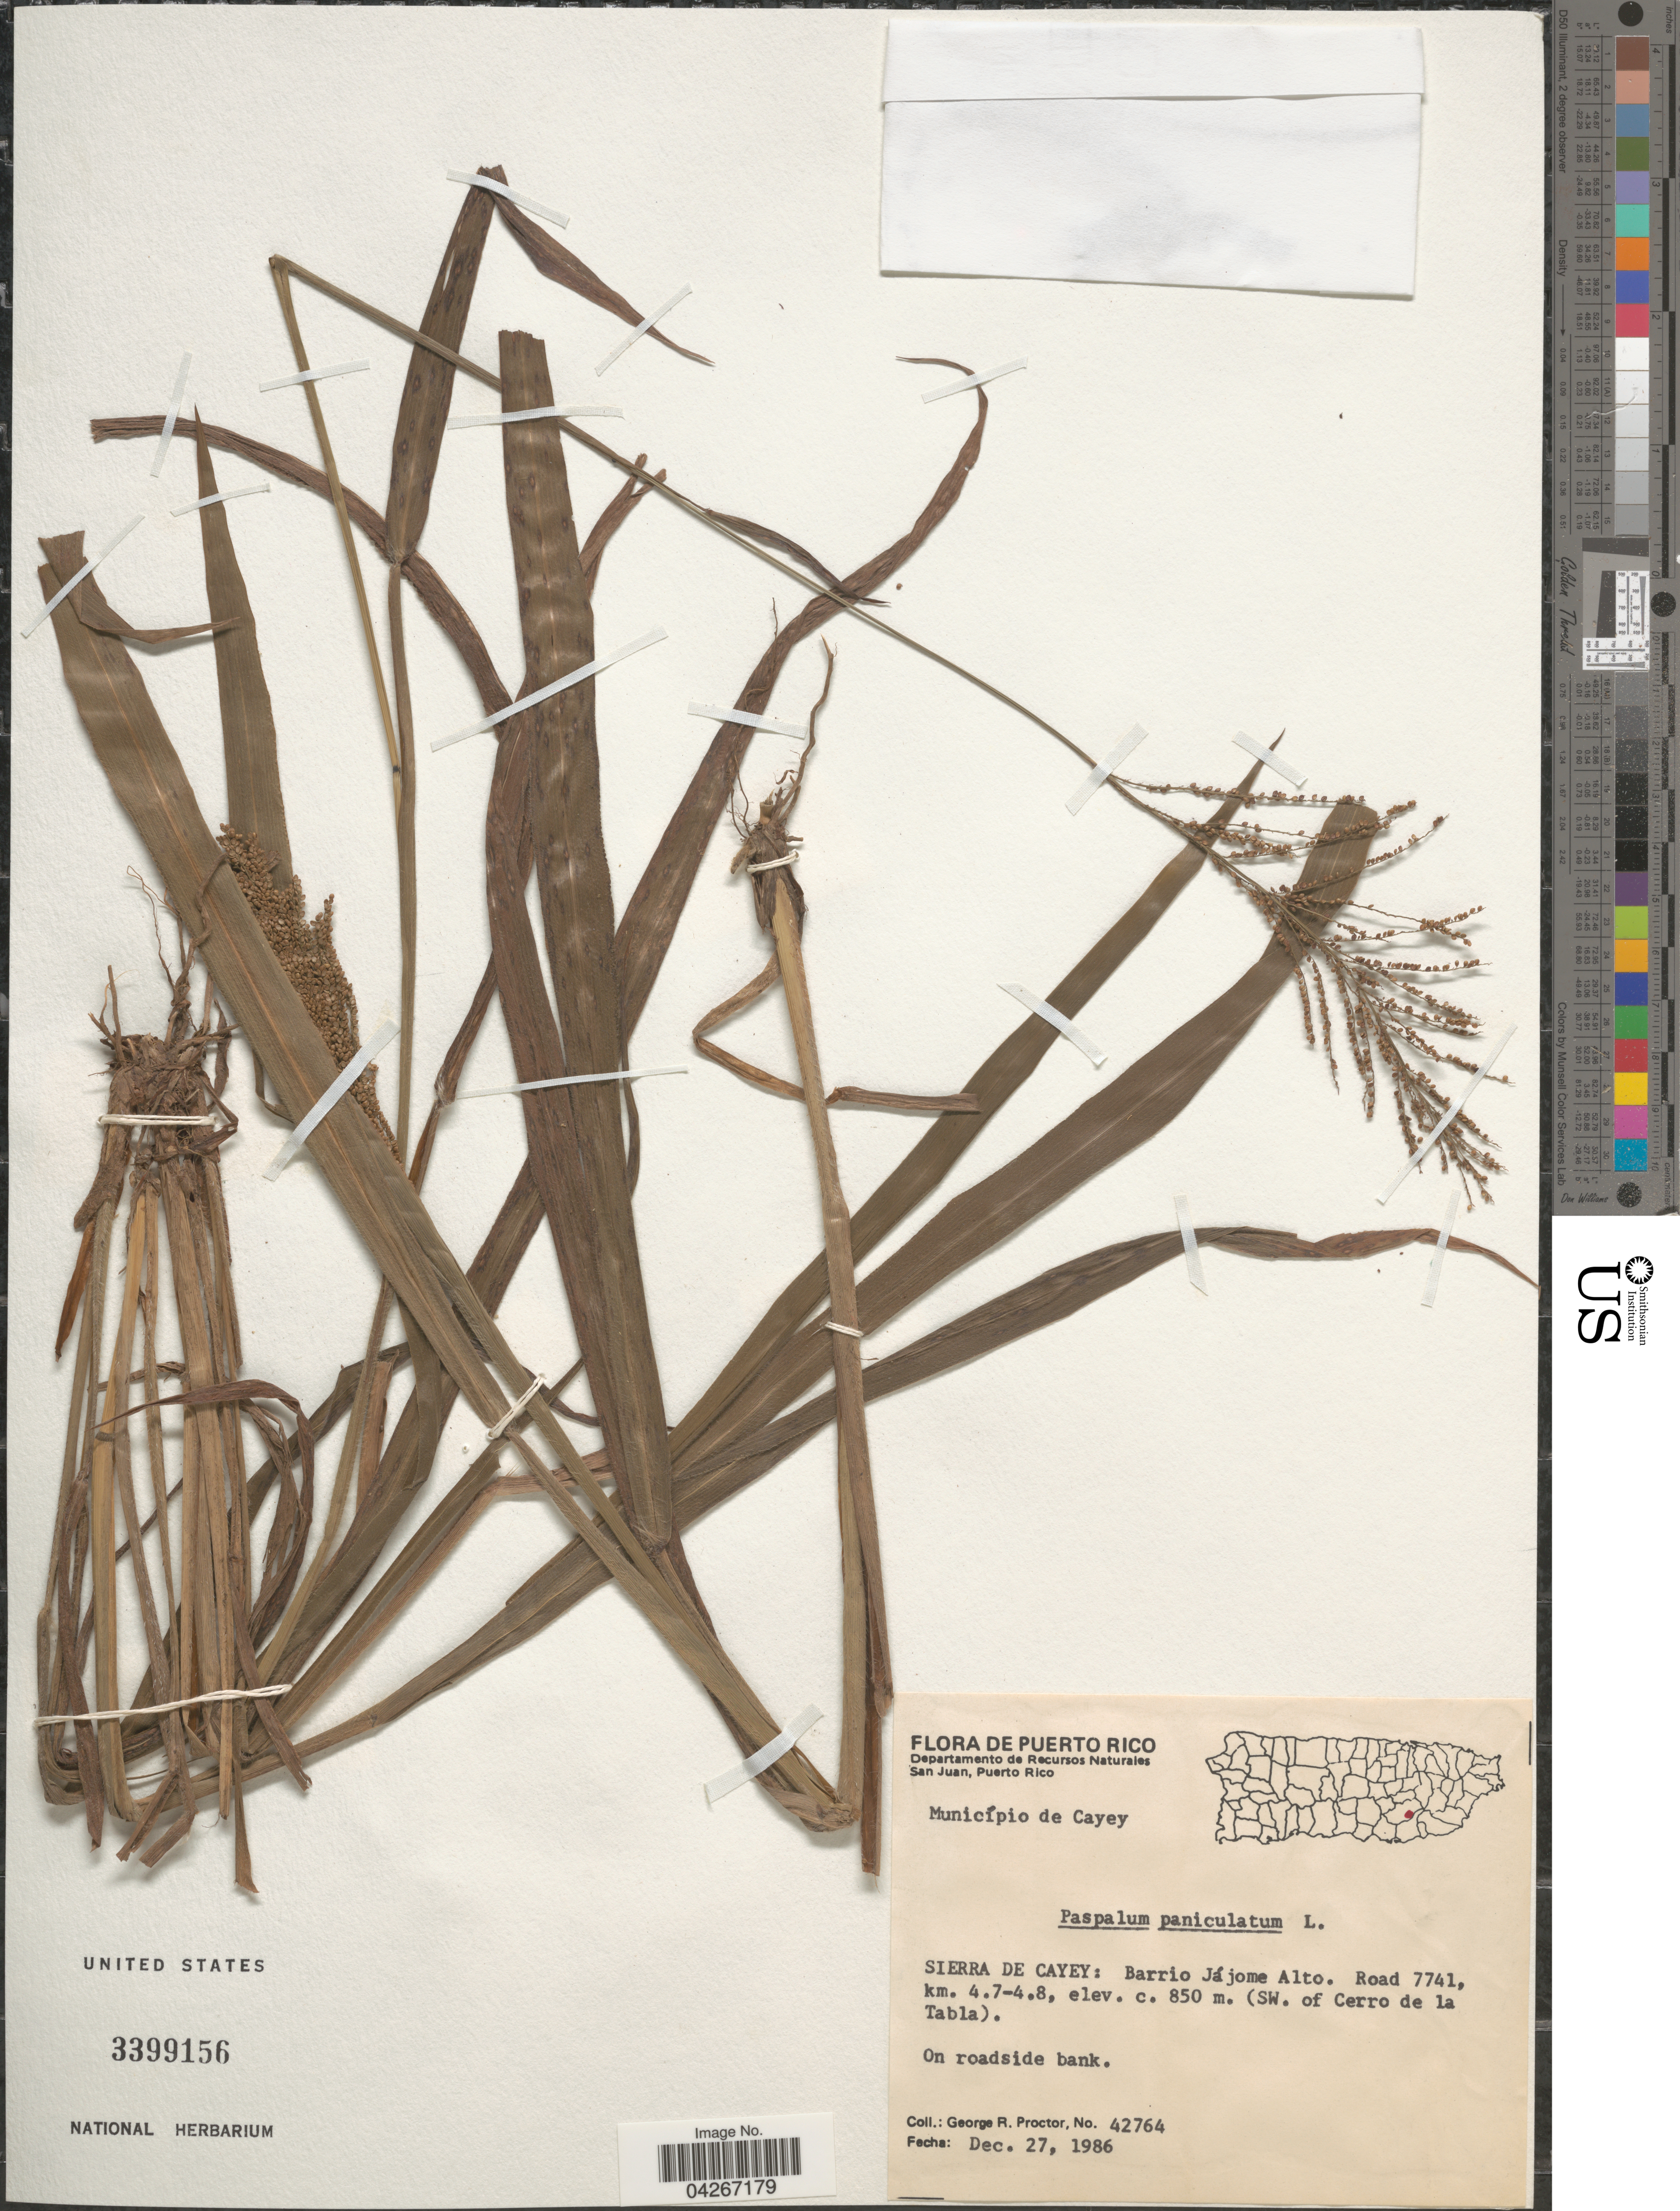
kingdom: Plantae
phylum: Tracheophyta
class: Liliopsida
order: Poales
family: Poaceae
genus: Paspalum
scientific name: Paspalum paniculatum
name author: L.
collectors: G. R. Proctor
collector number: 42764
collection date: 1986-12-27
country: Puerto Rico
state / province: Çayey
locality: Município de Cayey. Sierra de Cayey: Barrio Jájome Alto. Road 7741, km. 4.7-4.8, (SW. of Cerro de la Tabla).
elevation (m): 850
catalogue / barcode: US 3399156